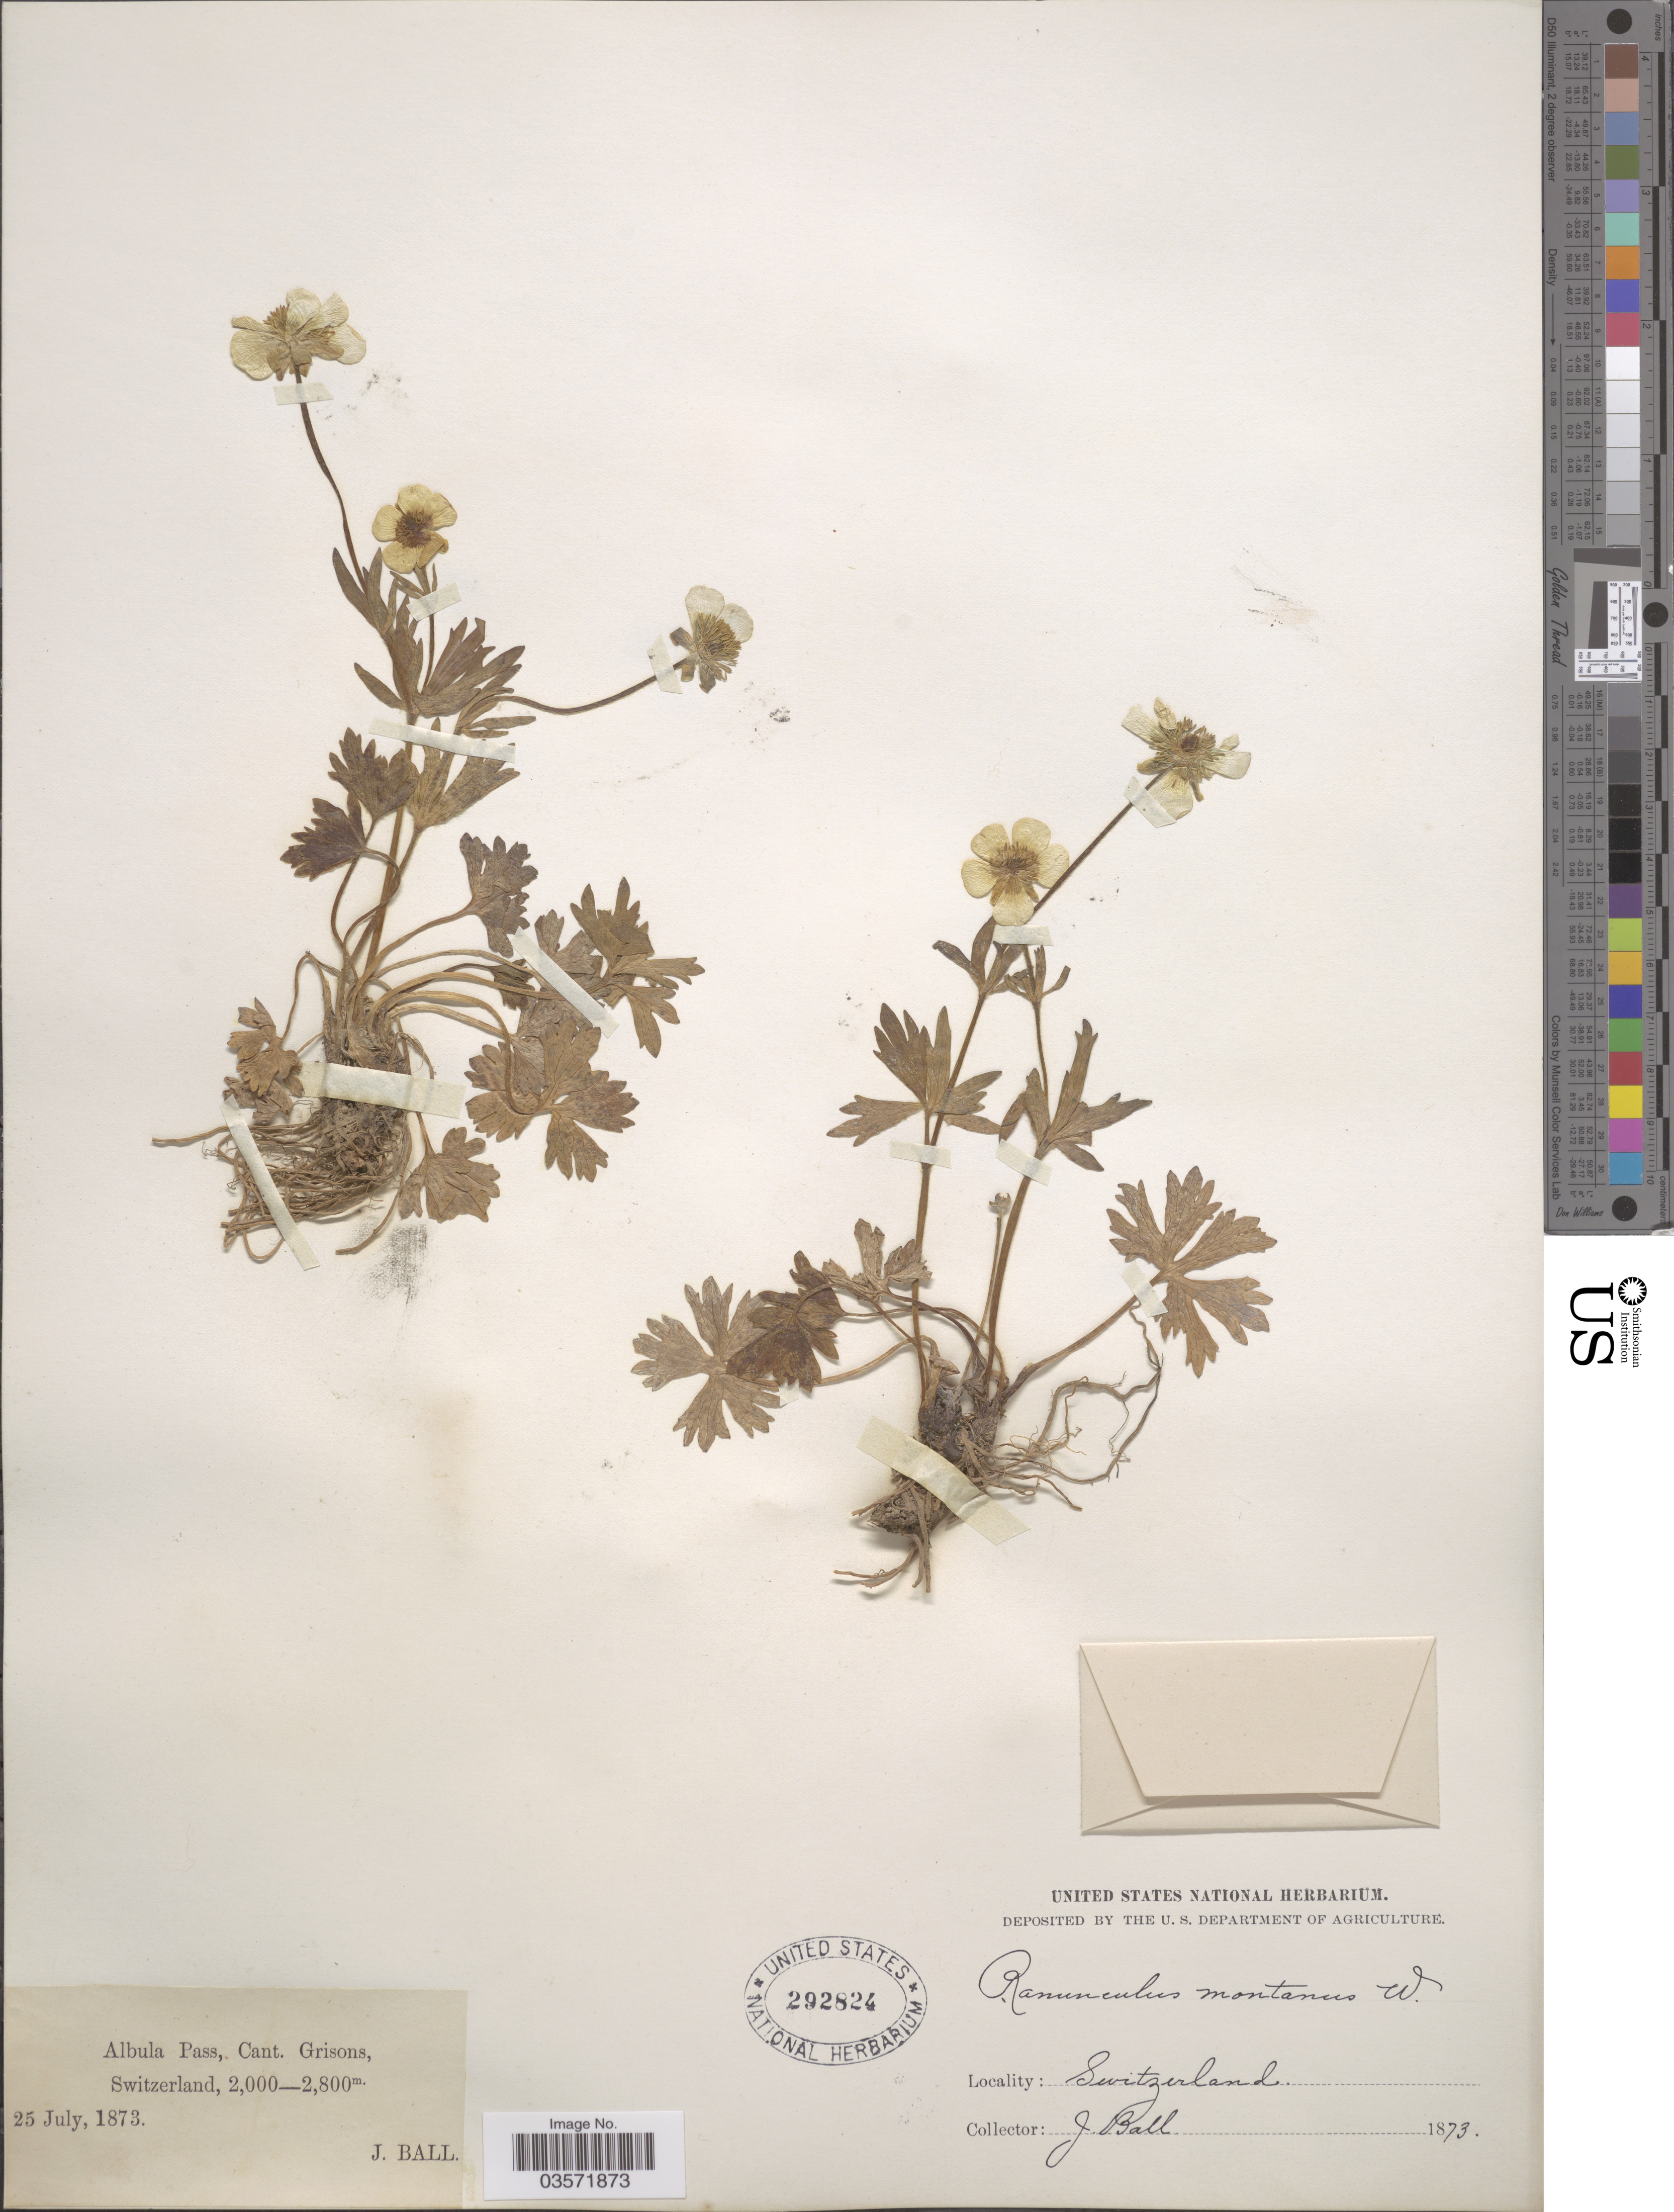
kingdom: Plantae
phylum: Tracheophyta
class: Magnoliopsida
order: Ranunculales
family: Ranunculaceae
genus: Ranunculus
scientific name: Ranunculus montanus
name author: Willd.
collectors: J. Ball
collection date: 1873-07-25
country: Switzerland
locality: Albula Pass, Cant. Grisons.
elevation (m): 2000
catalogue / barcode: US 292824